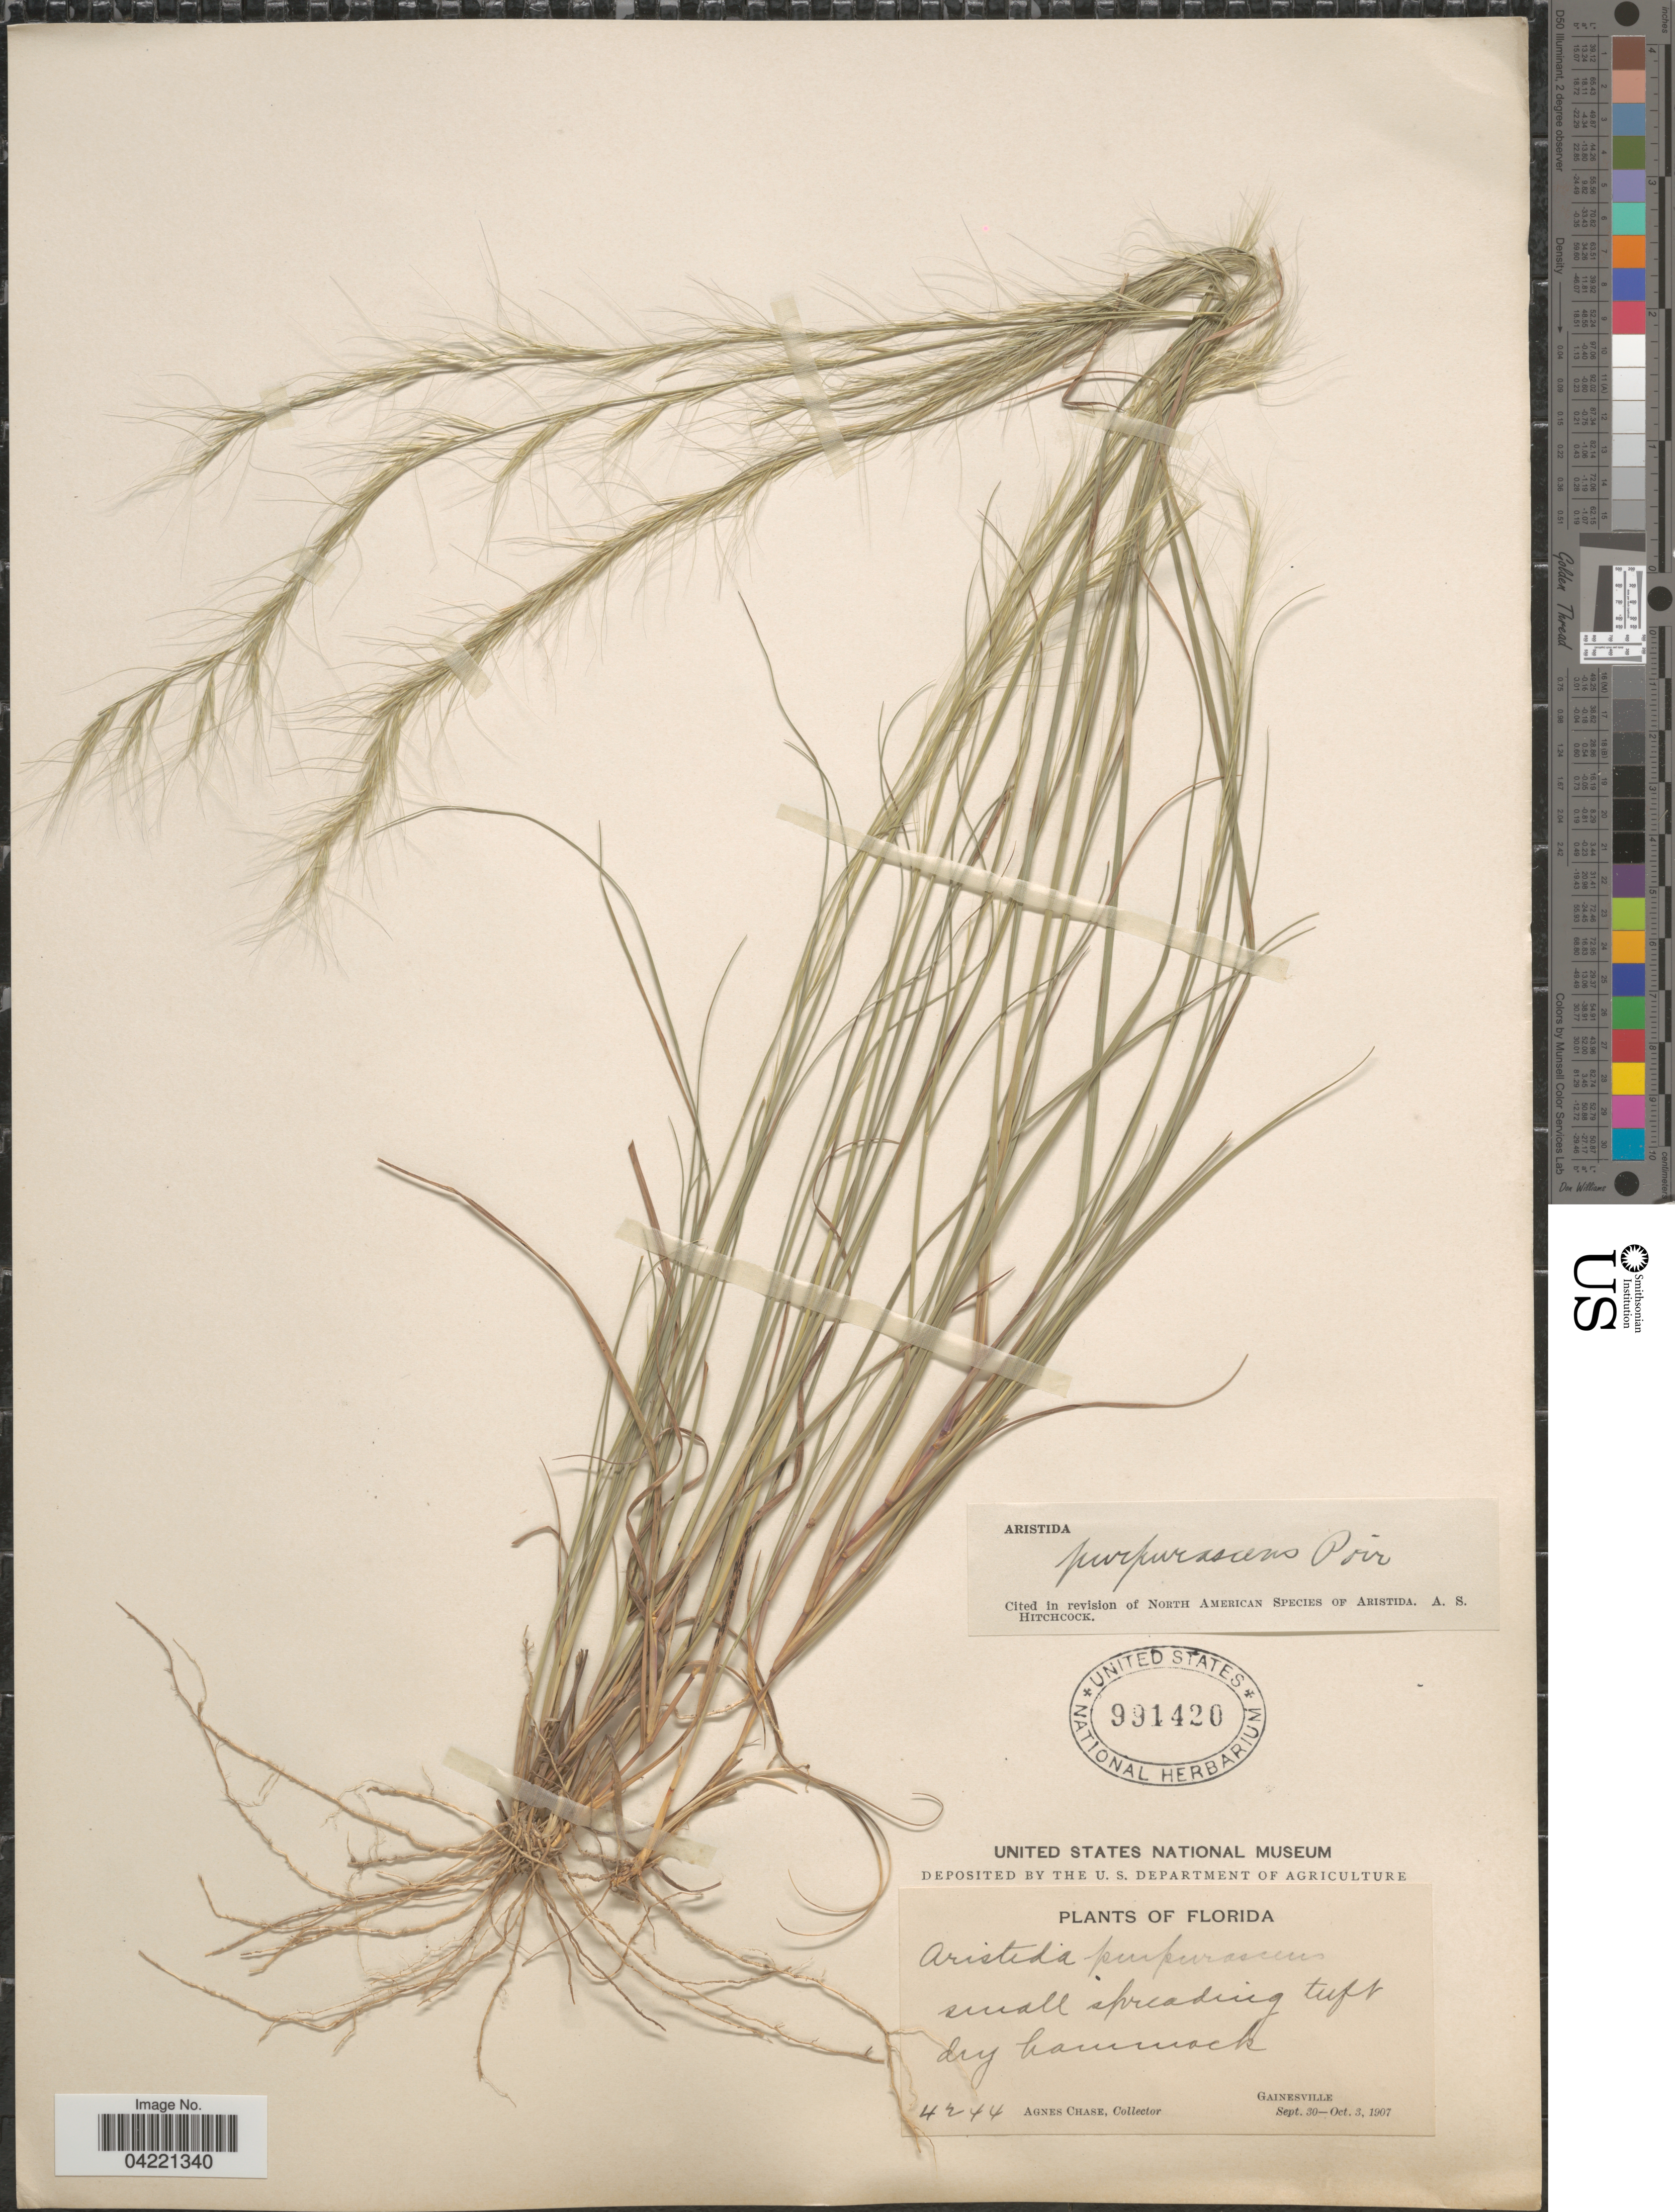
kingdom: Plantae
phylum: Tracheophyta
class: Liliopsida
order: Poales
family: Poaceae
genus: Aristida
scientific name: Aristida purpurascens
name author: Poir.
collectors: A. Chase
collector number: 4244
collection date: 1907-09-30/1907-10-03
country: United States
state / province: Florida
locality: Dry hammock. Gainesville.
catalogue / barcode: US 991420